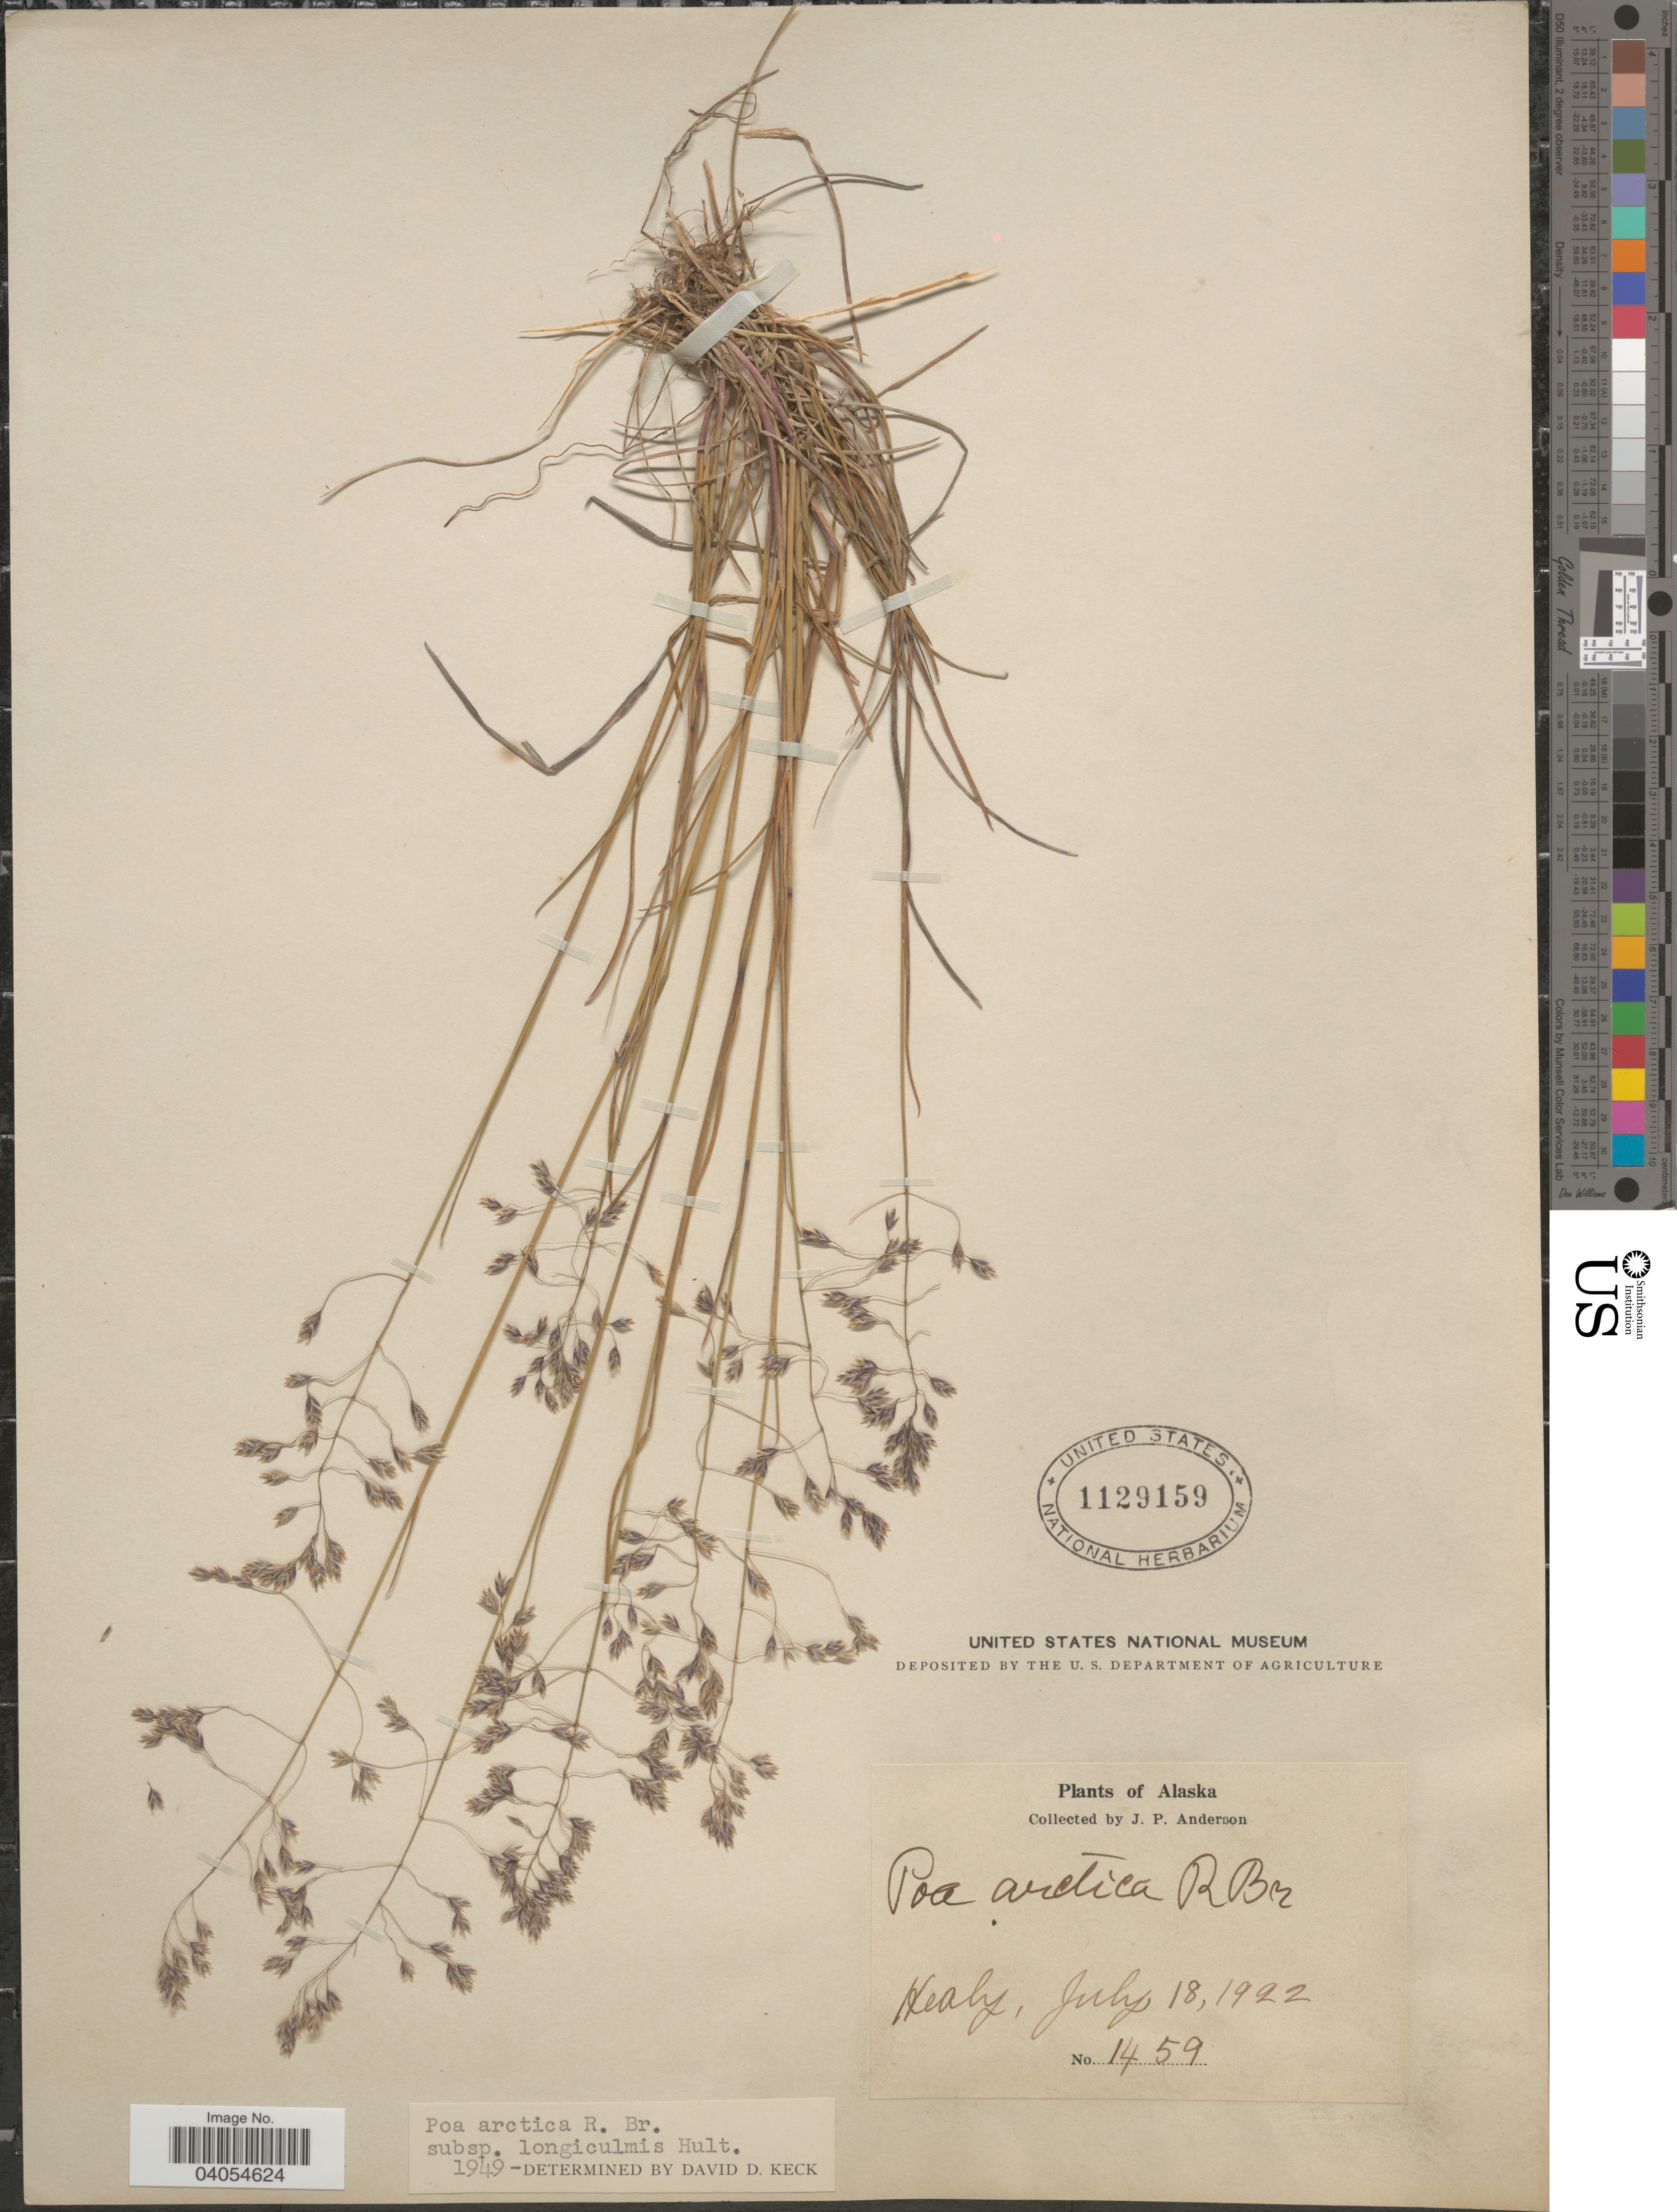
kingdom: Plantae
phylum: Tracheophyta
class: Liliopsida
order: Poales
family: Poaceae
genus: Poa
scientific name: Poa arctica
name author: R. Br.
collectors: J. P. Anderson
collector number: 1459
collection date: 1922-07-18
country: United States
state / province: Alaska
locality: Healy.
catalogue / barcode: US 1129159